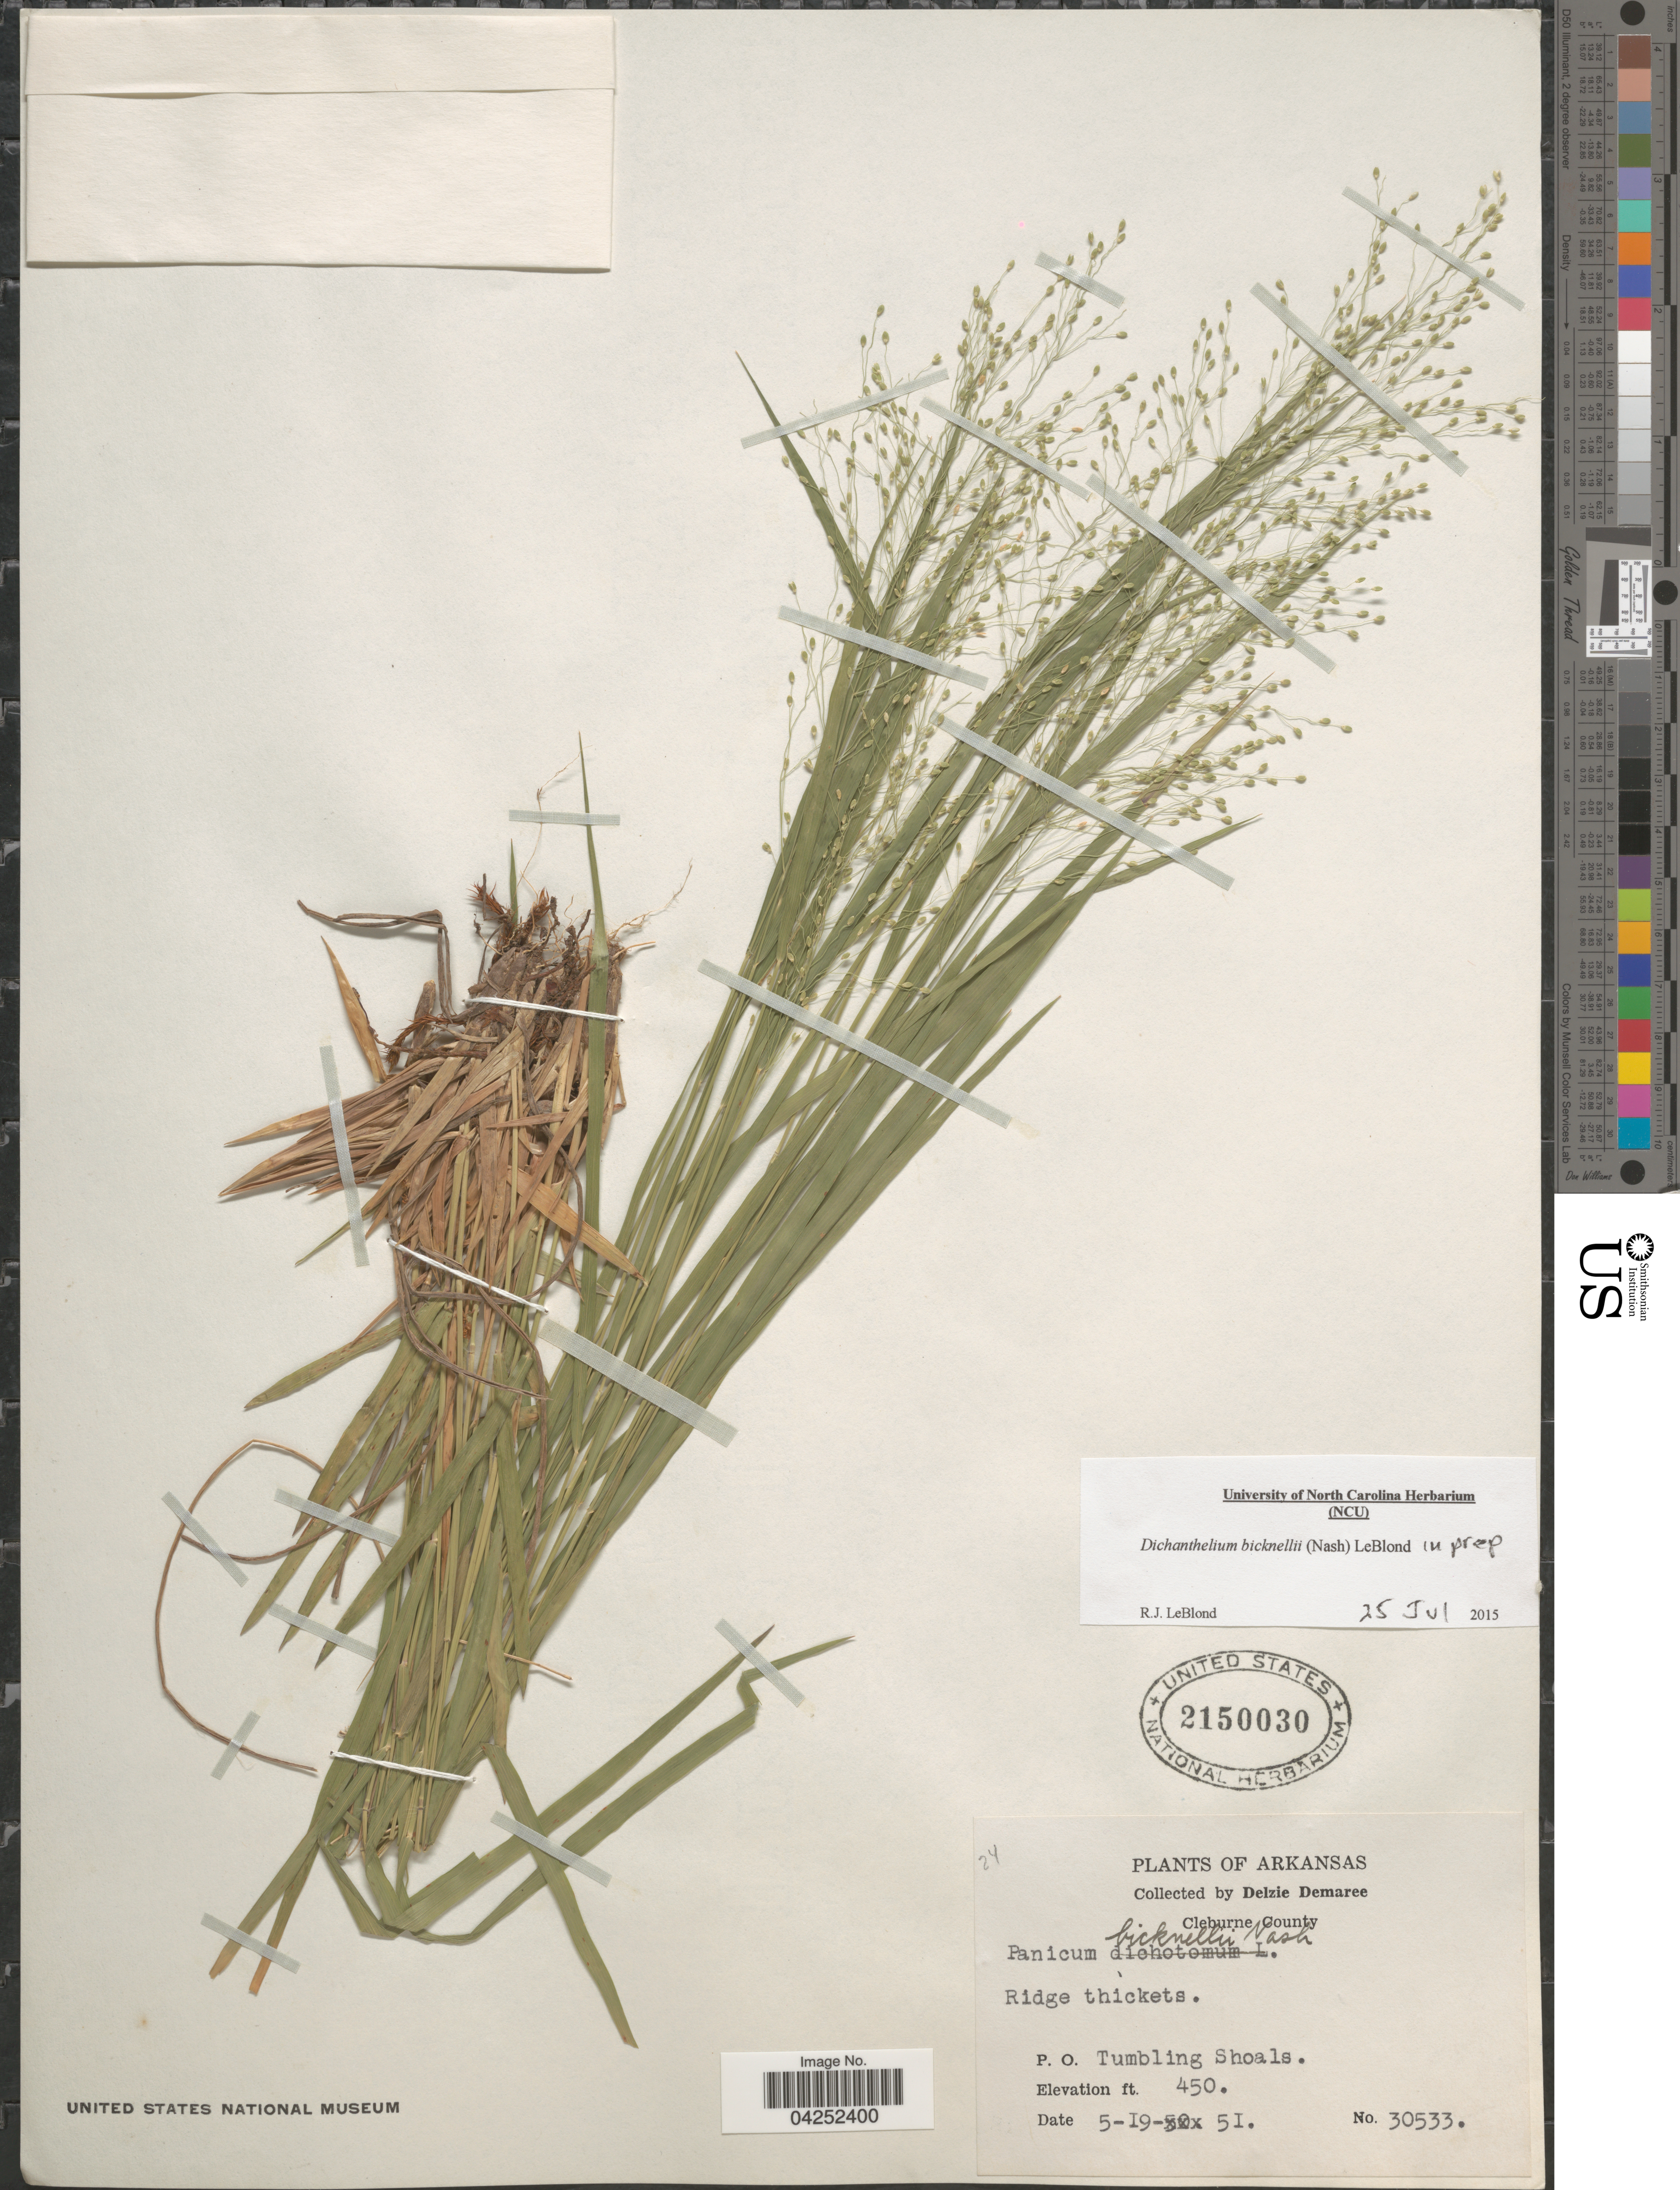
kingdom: Plantae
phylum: Tracheophyta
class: Liliopsida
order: Poales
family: Poaceae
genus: Dichanthelium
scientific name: Dichanthelium bicknellii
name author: (Nash) LeBlond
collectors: D. Demaree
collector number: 30533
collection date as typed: Transcribed d/m/y: 19/5/51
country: United States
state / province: Arkansas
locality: Cleburne County. P. O. Tumbling Shoals.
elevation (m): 137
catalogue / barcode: US 2150030